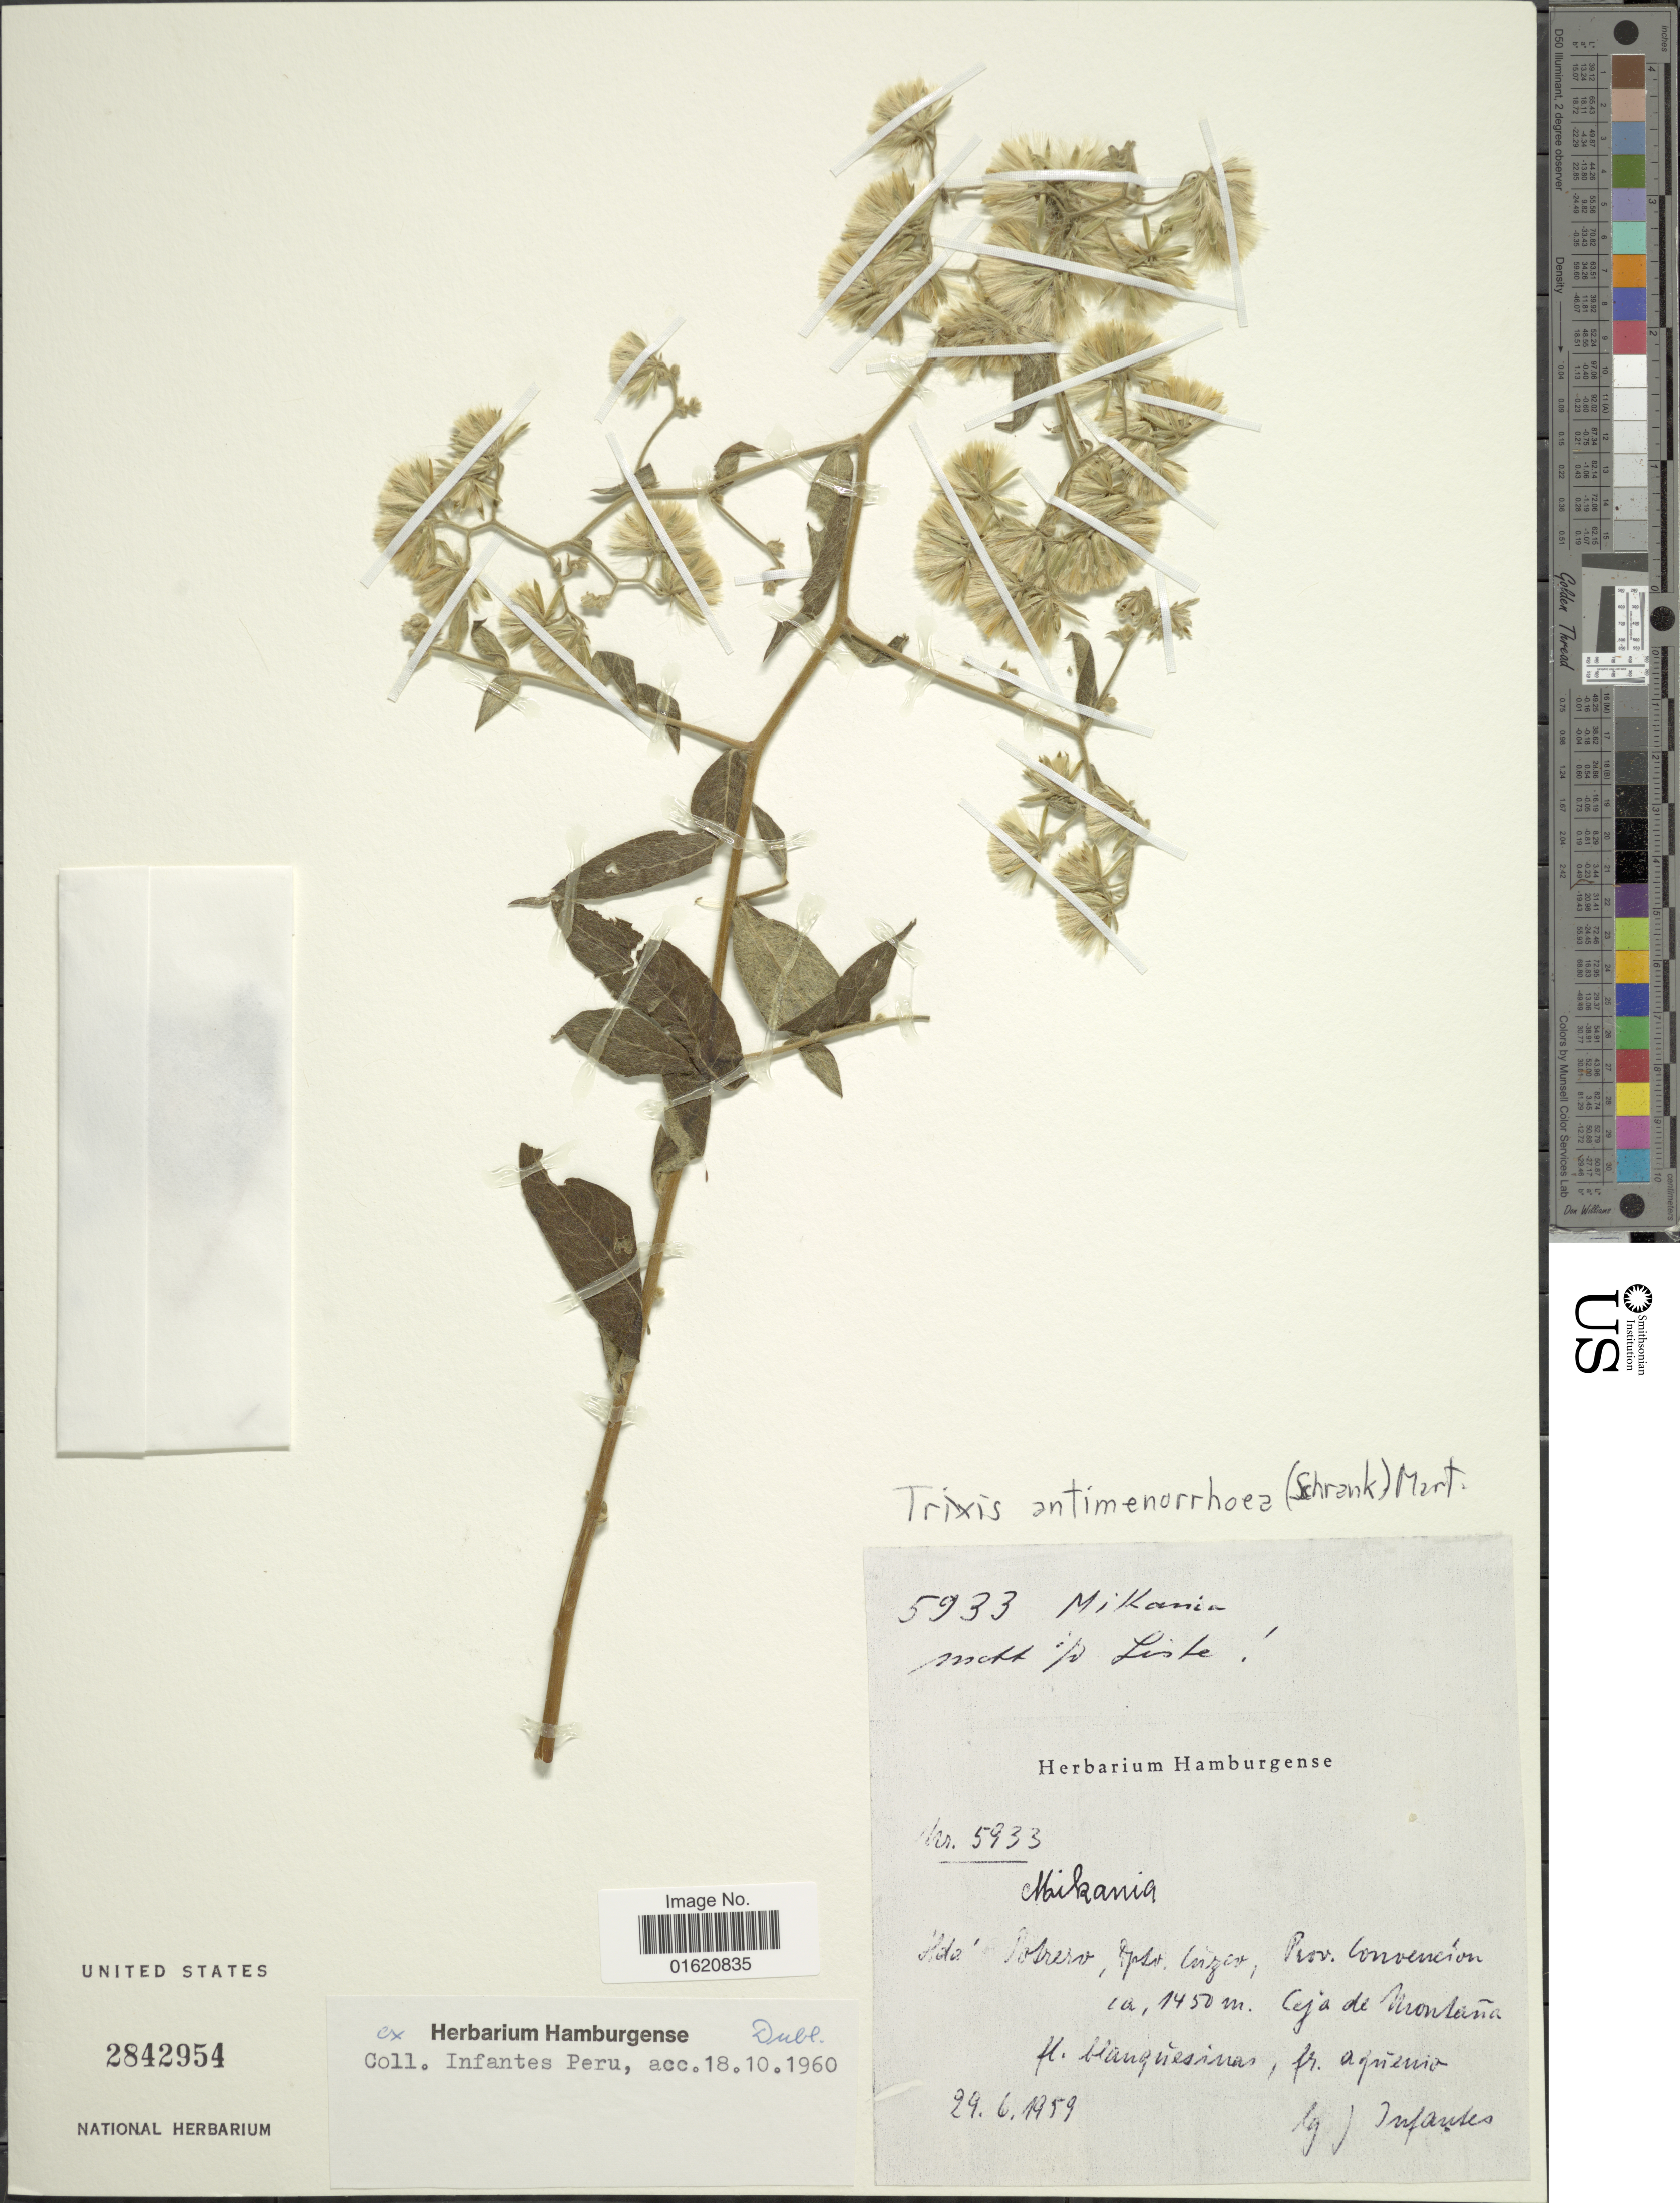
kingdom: Plantae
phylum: Tracheophyta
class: Magnoliopsida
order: Asterales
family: Asteraceae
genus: Trixis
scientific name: Trixis antimenorrhoea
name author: (Schrank) Mart. ex Kuntze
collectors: J. Infantes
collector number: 5933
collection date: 1959-06-26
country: Peru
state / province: Cusco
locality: Ceja de Montaña, Hda. Potrero, Dpt. Cuzco, Prov. Convención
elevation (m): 1450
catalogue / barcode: US 2842954